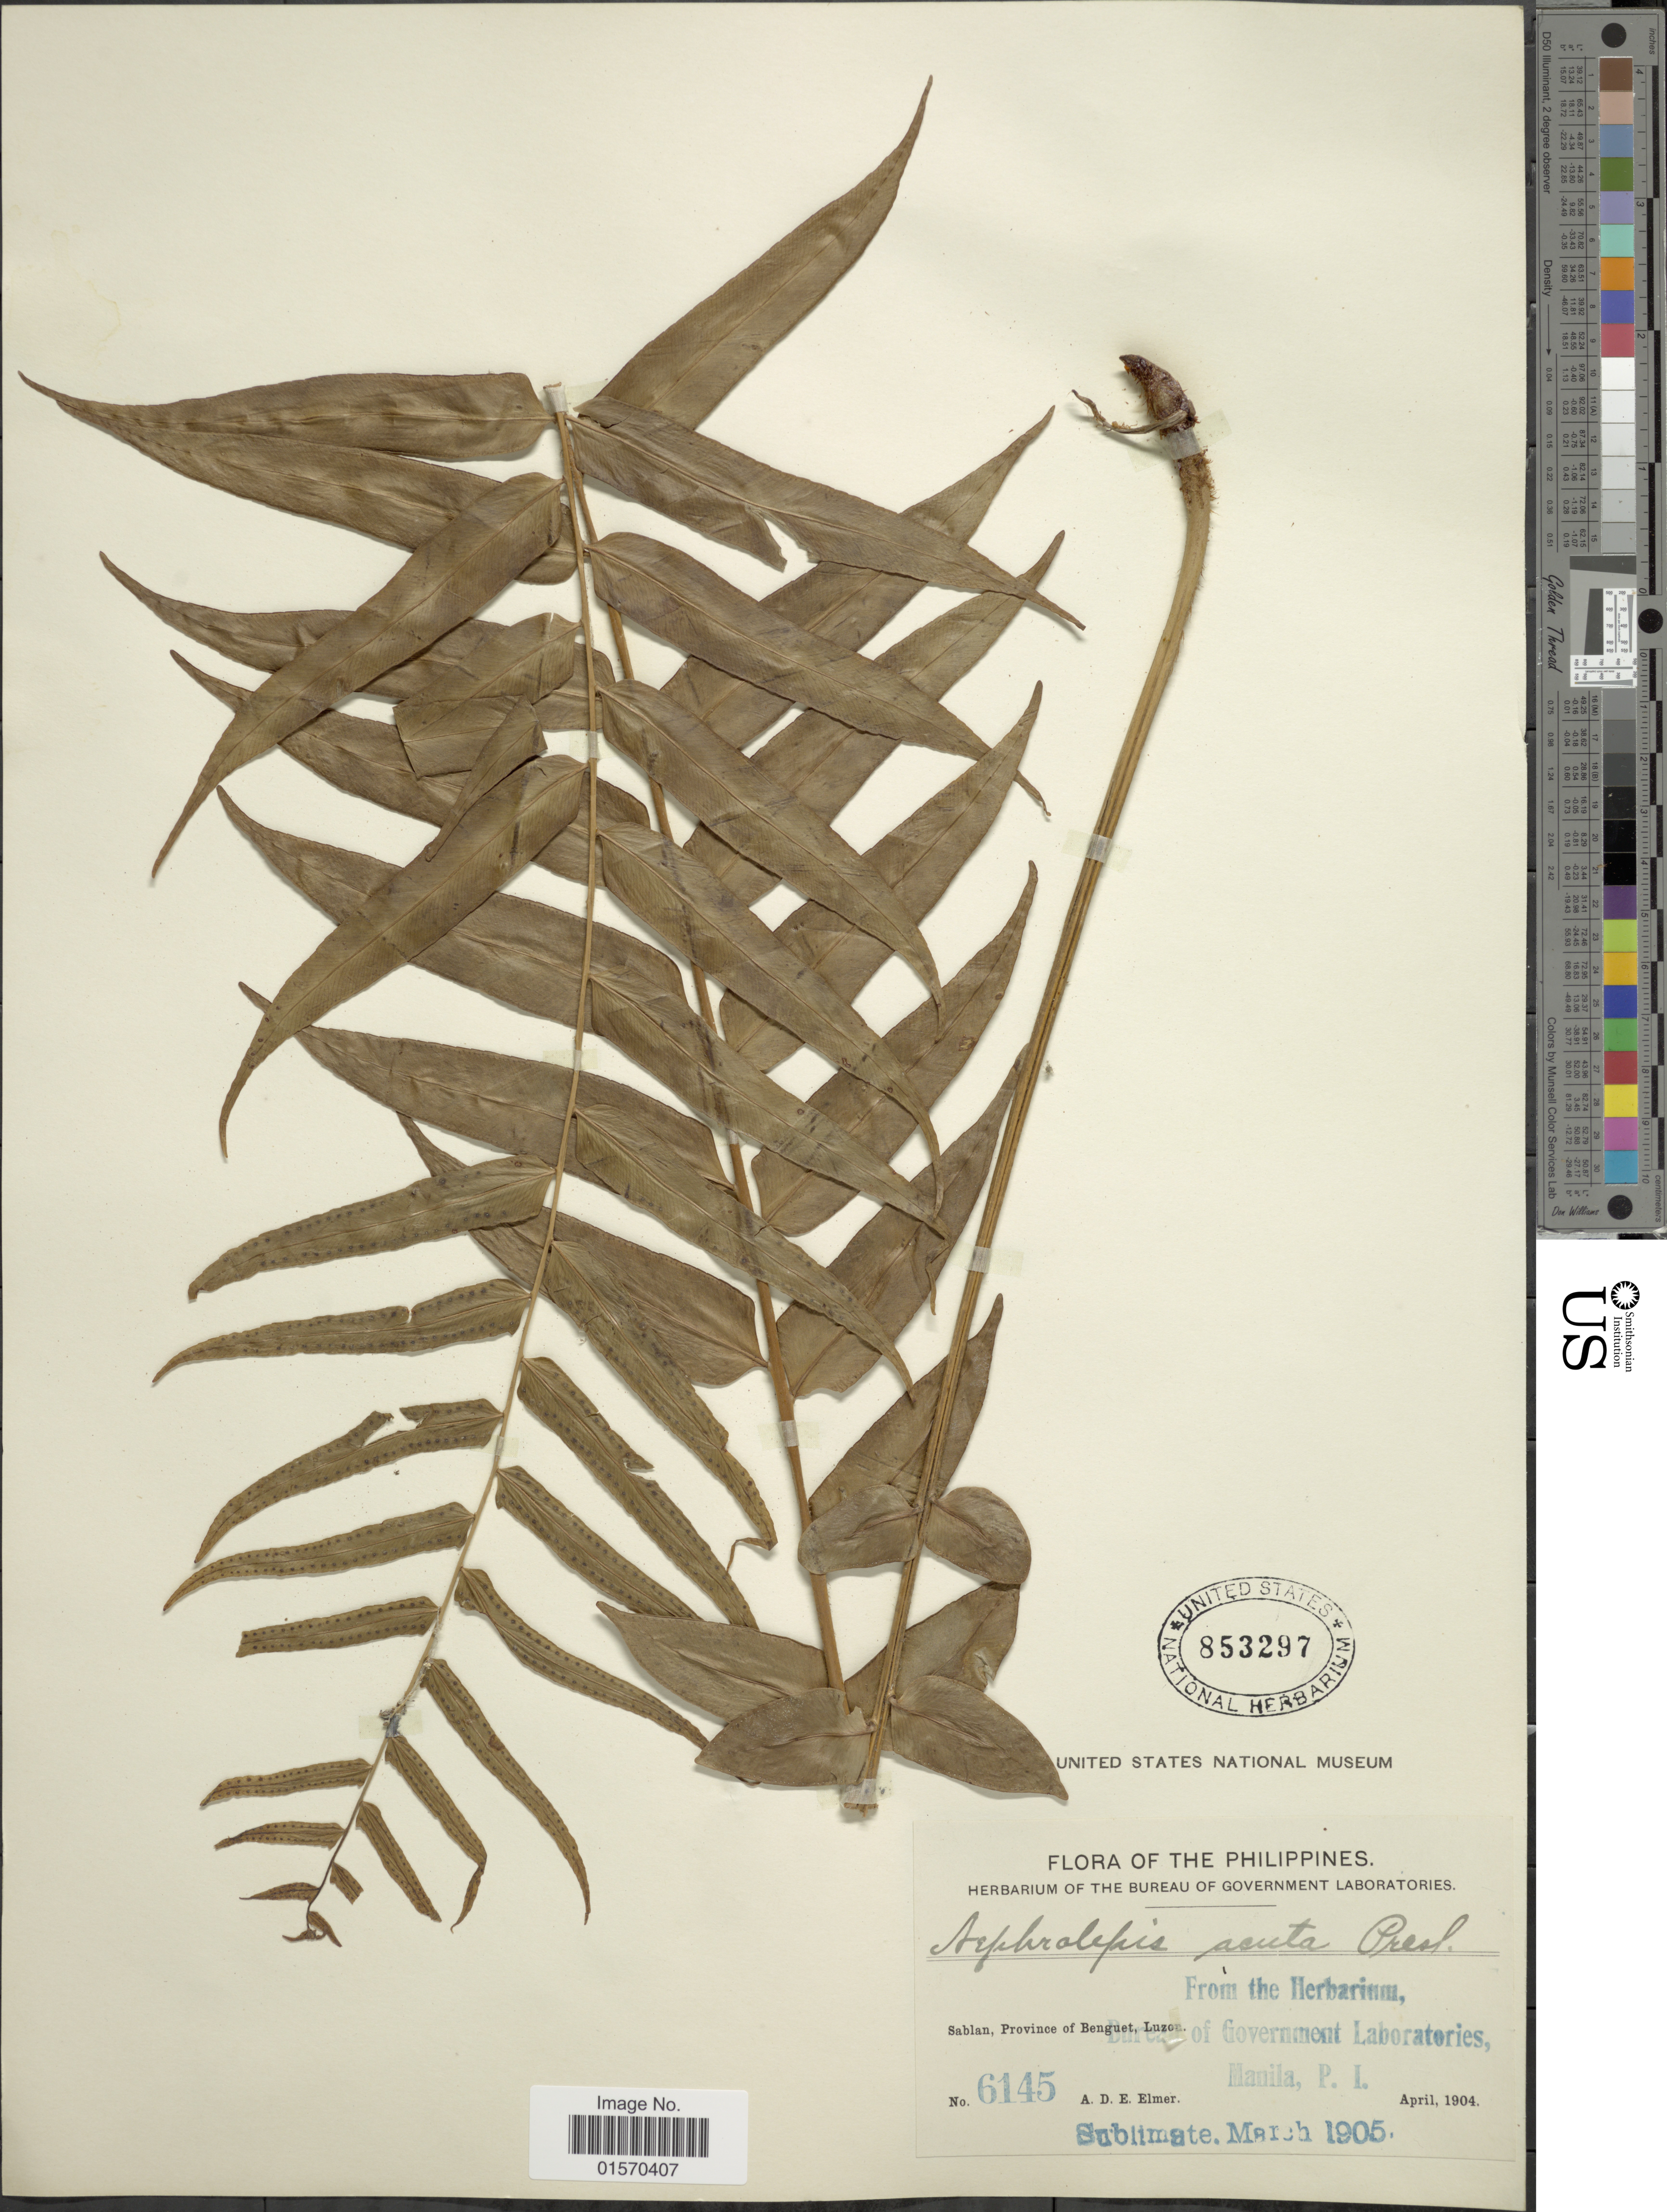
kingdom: Plantae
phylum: Tracheophyta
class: Polypodiopsida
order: Polypodiales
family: Nephrolepidaceae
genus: Nephrolepis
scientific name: Nephrolepis biserrata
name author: (Sw.) Schott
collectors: A. D. E. Elmer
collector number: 6145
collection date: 1904-04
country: Philippines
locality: Sablan, Province of Benguet, Luzon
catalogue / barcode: US 853297